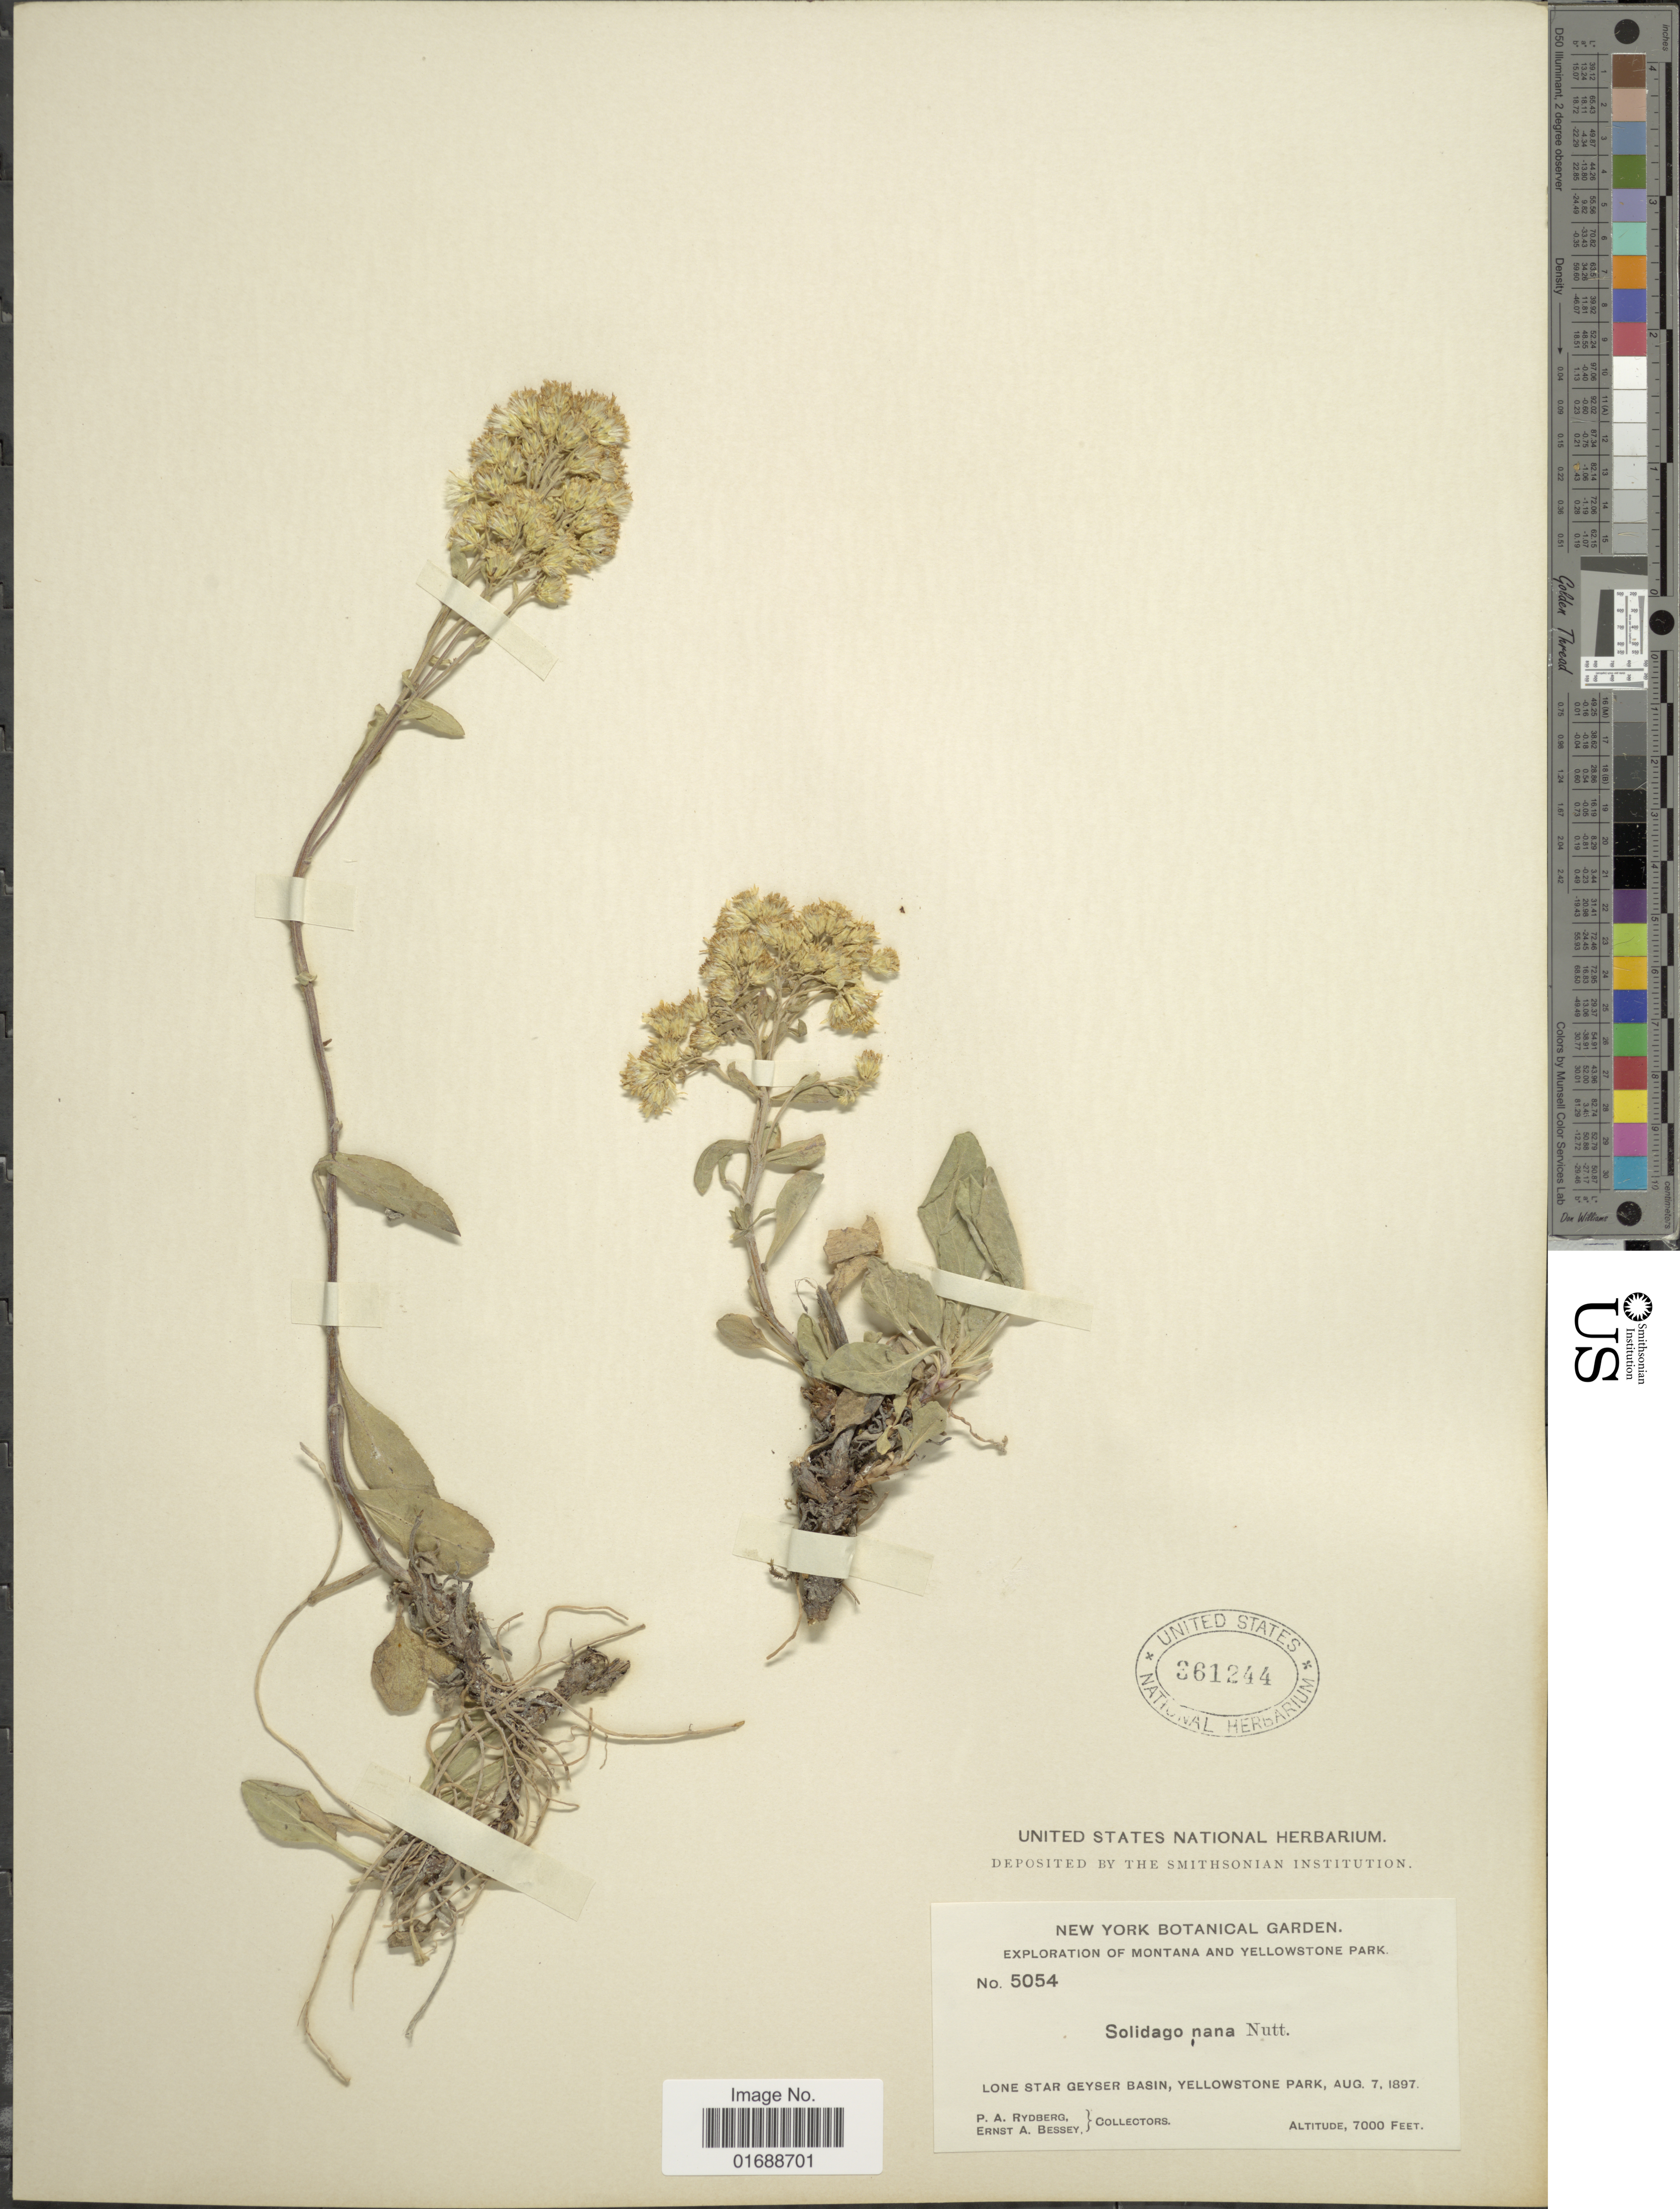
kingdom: Plantae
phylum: Tracheophyta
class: Magnoliopsida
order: Asterales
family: Asteraceae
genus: Solidago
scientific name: Solidago nana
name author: Nutt.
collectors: P. A. Rydberg & E. A. Bessey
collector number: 5054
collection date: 1897-08-07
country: United States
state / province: Montana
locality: Lone Star Geyser Basin, Yellowstone Park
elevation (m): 2134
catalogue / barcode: US 361244